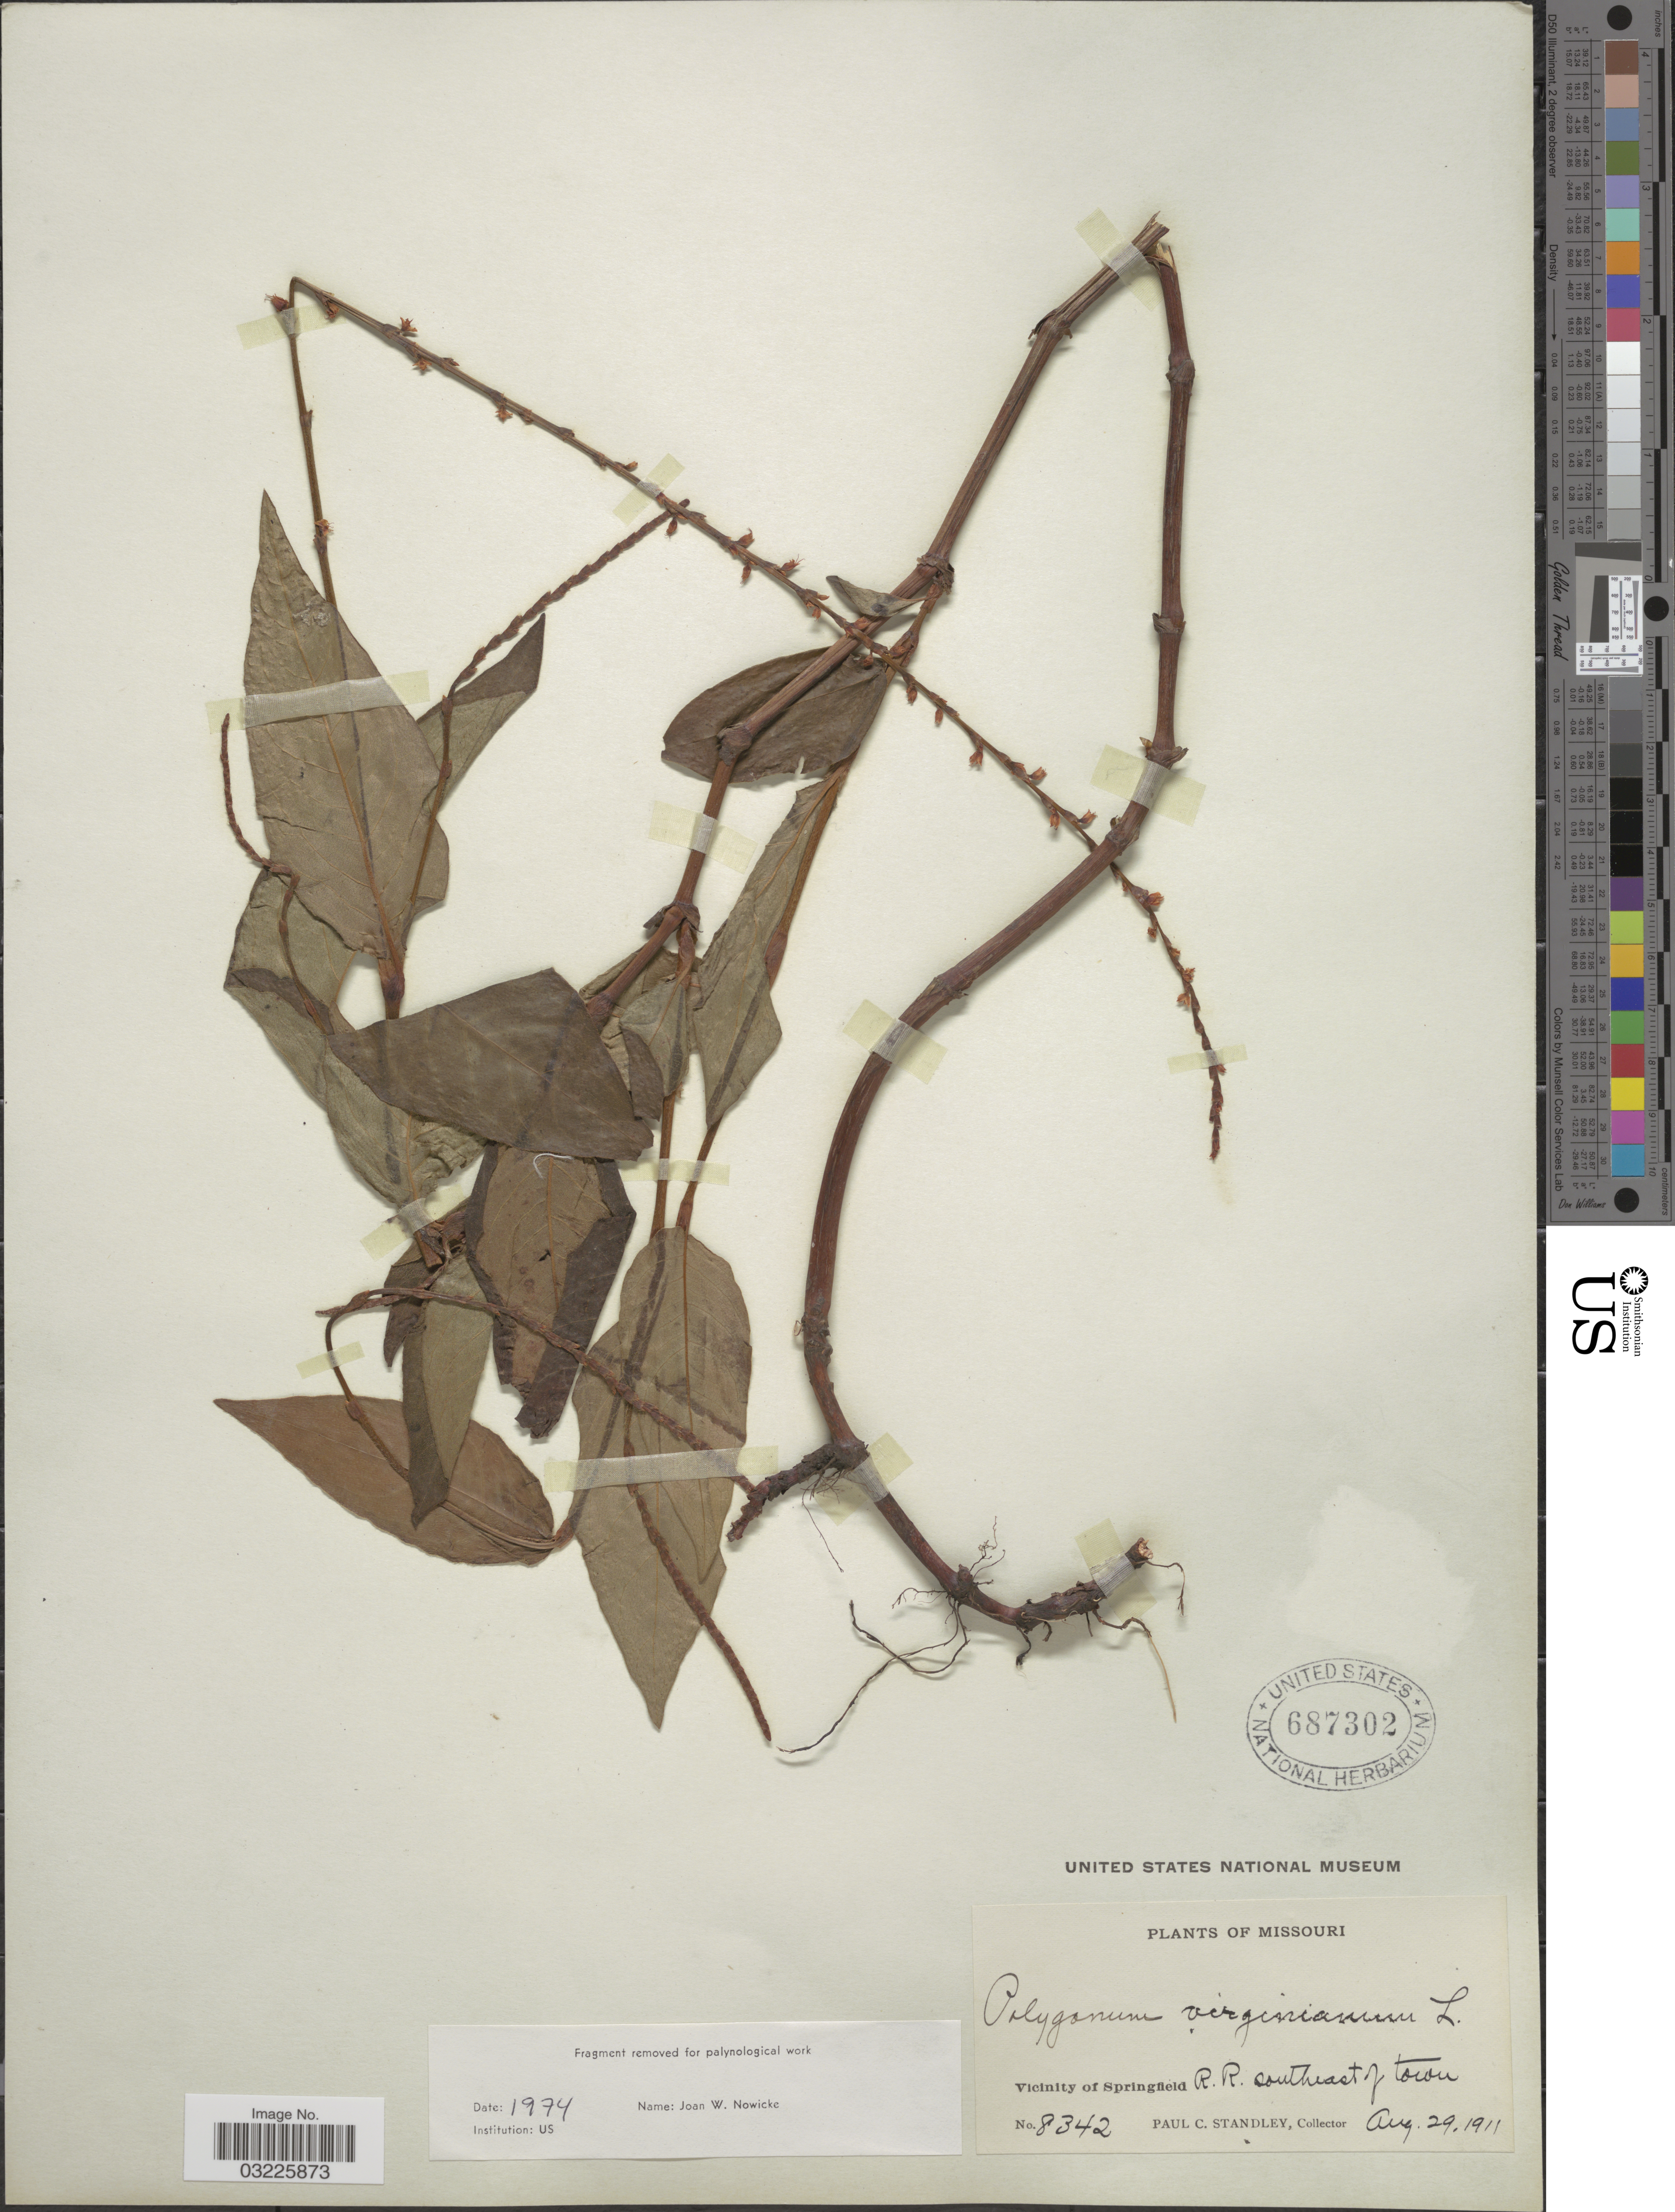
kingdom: Plantae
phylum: Tracheophyta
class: Magnoliopsida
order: Caryophyllales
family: Polygonaceae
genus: Persicaria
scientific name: Persicaria virginiana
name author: (L.) Gaertn.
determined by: Atha, D. E.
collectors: P. C. Standley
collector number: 8342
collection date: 1911-08-29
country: United States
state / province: Missouri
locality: Vicinity of Springfield. R. R. southeast of town.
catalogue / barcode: US 687302